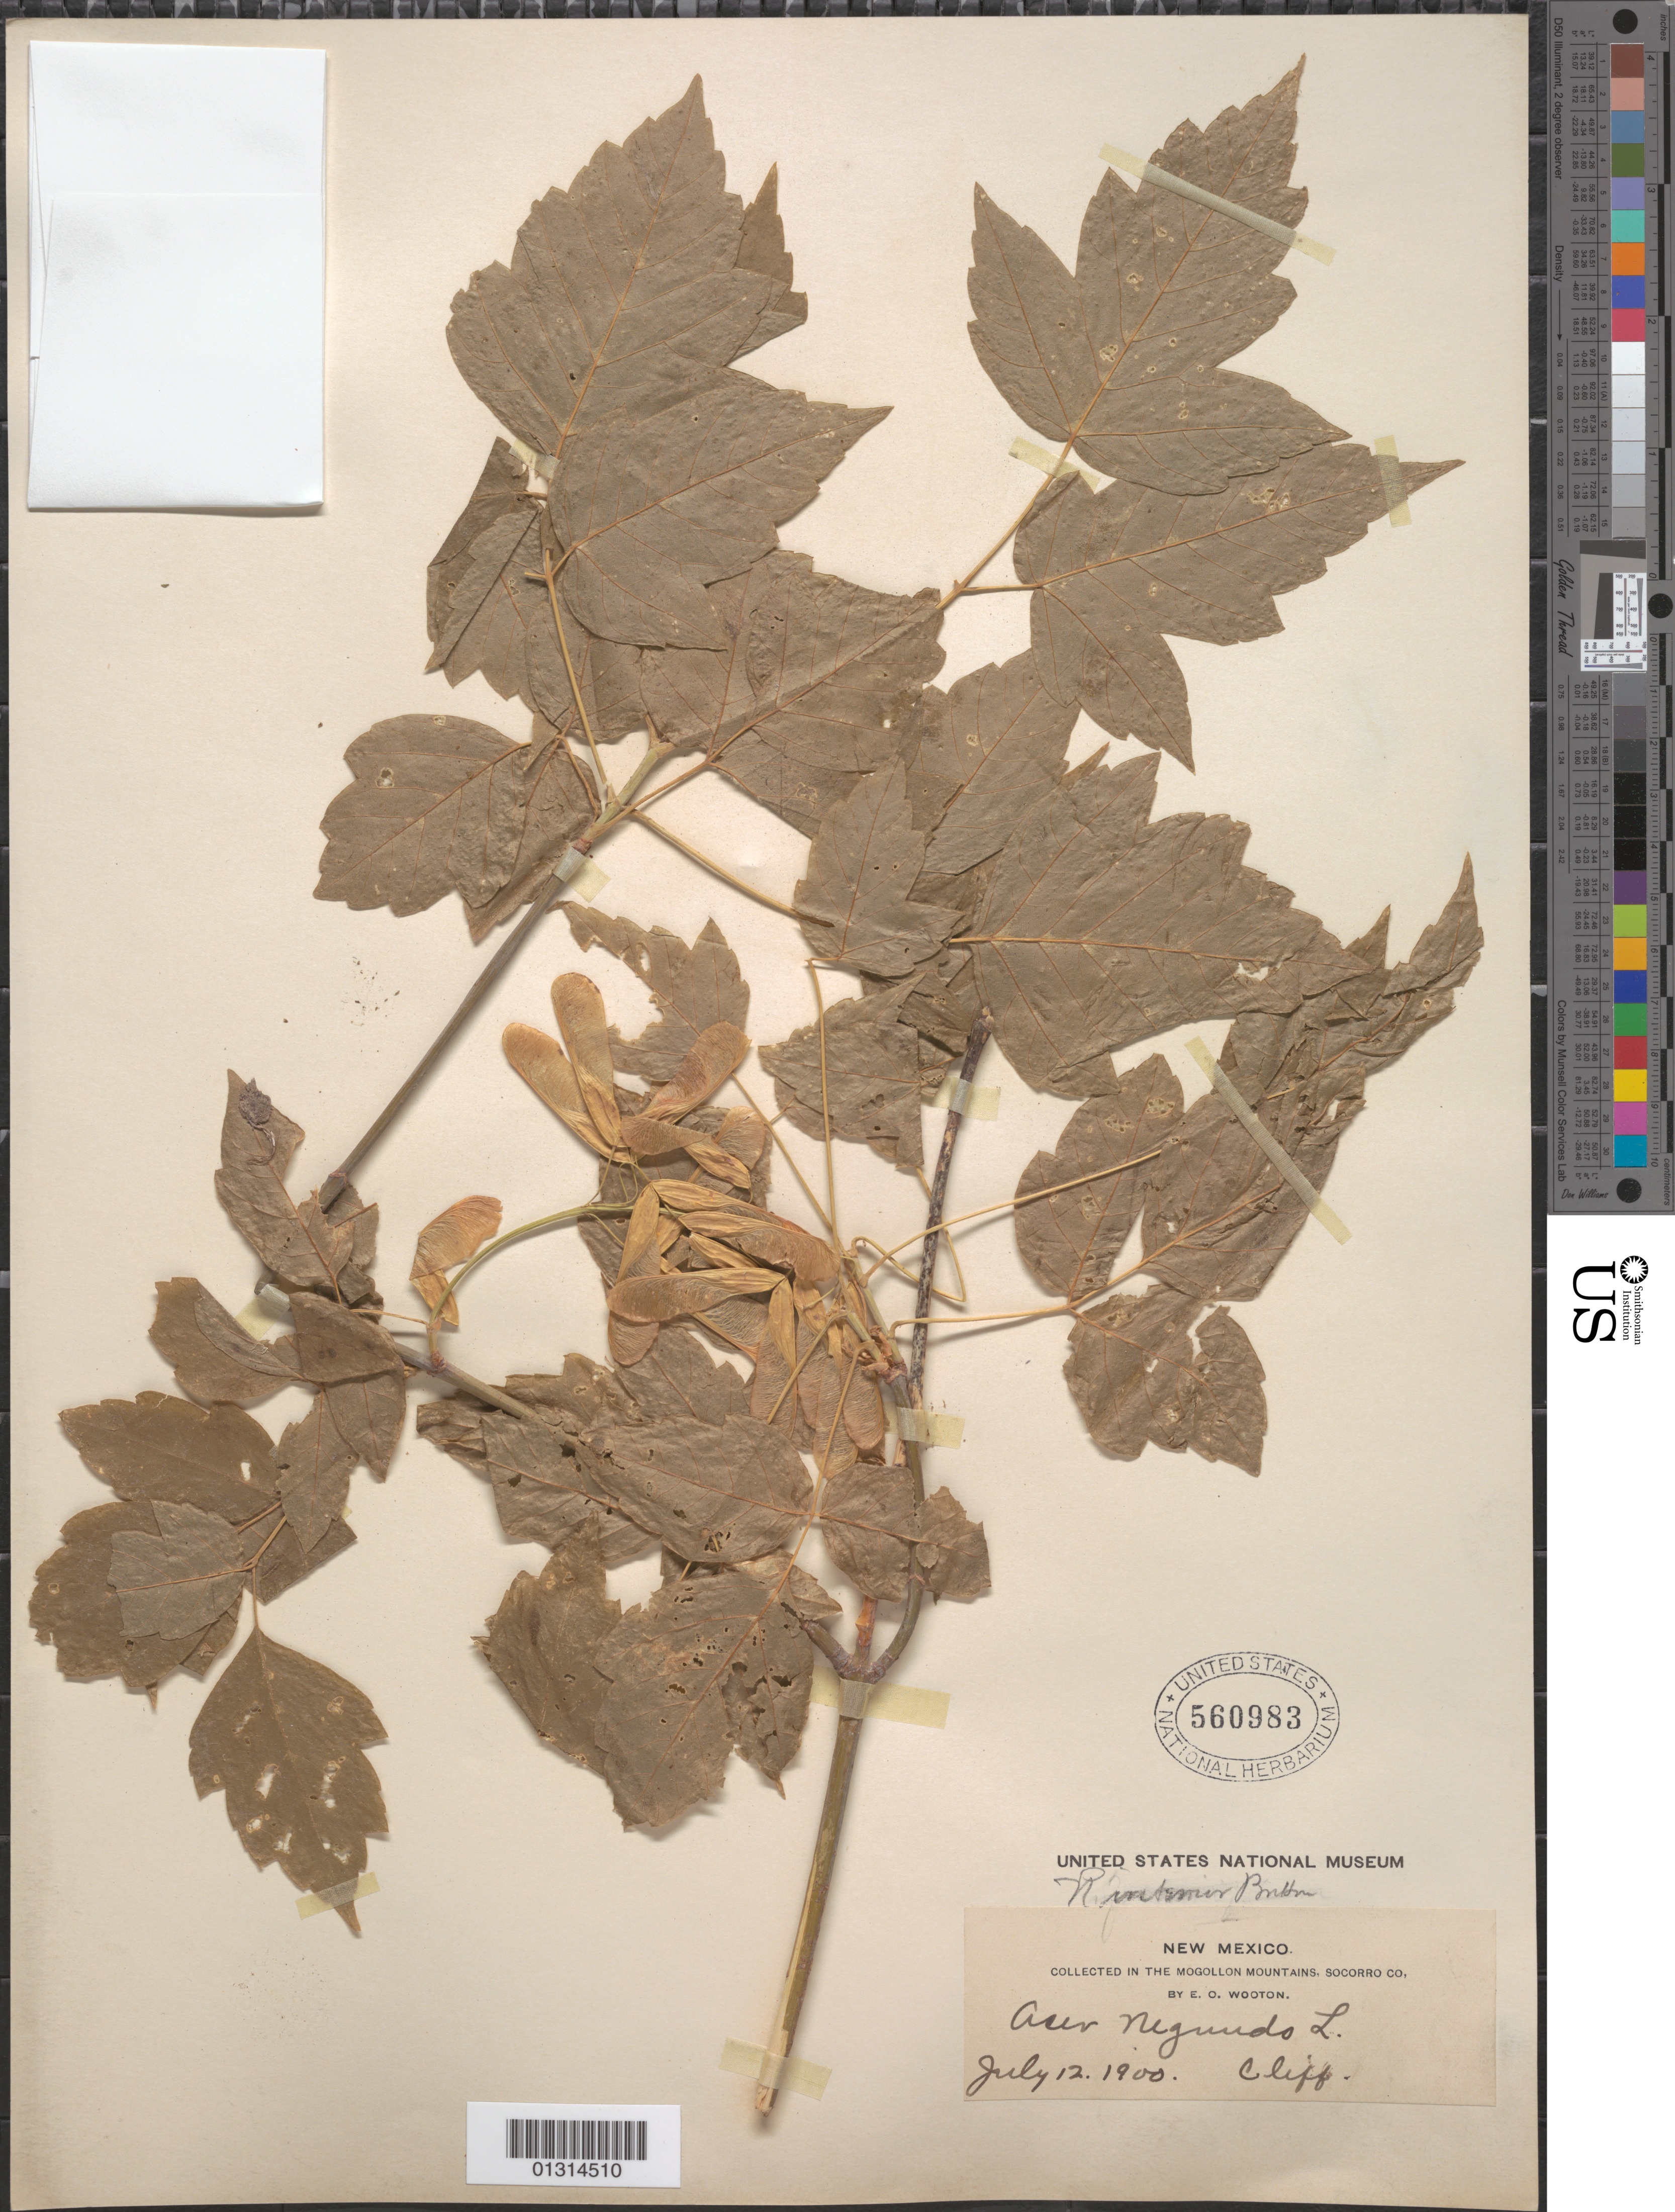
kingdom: Plantae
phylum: Tracheophyta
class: Magnoliopsida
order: Sapindales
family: Sapindaceae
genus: Acer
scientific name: Acer negundo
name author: L.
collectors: E. O. Wooton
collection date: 1900-07-12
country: United States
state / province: New Mexico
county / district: Socorro County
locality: Socorro County, Mogollon Mountains.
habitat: Cliff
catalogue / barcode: US 560983